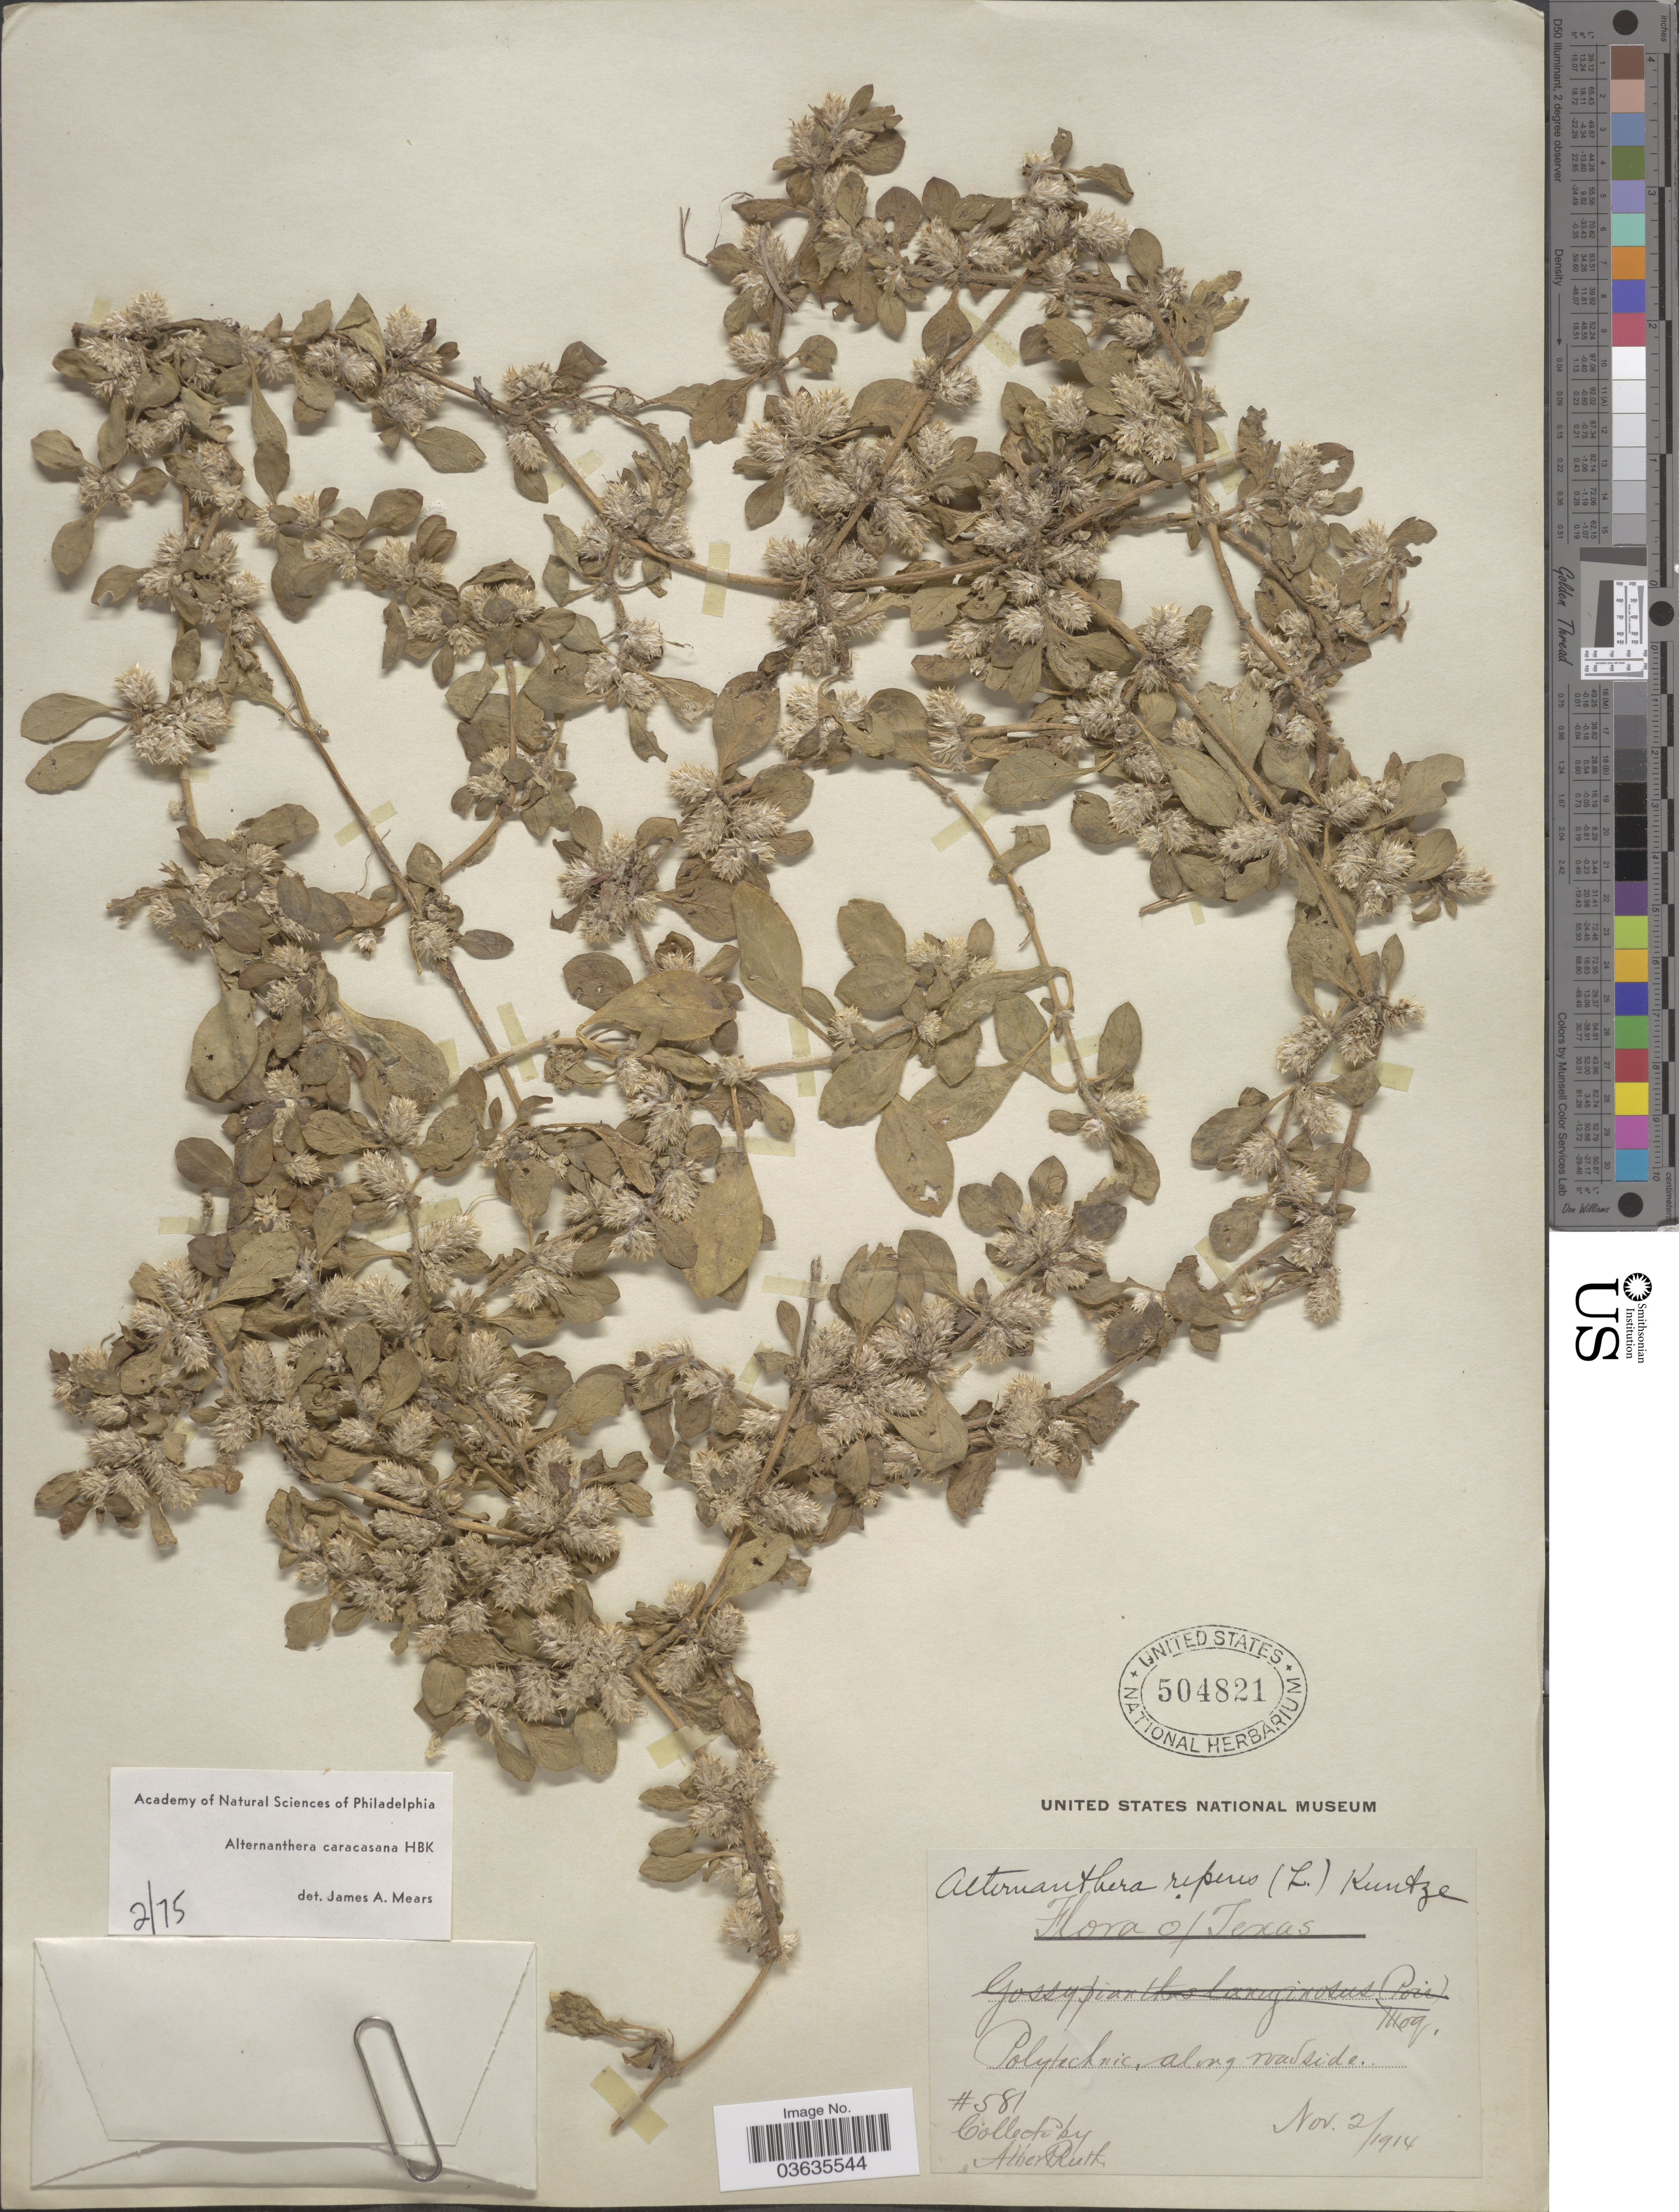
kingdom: Plantae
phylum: Tracheophyta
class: Magnoliopsida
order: Caryophyllales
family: Amaranthaceae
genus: Alternanthera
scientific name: Alternanthera caracasana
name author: Kunth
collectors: A. Ruth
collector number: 581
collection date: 1914-11-02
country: United States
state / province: Texas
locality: Polytechnic, along roadside.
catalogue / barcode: US 504821